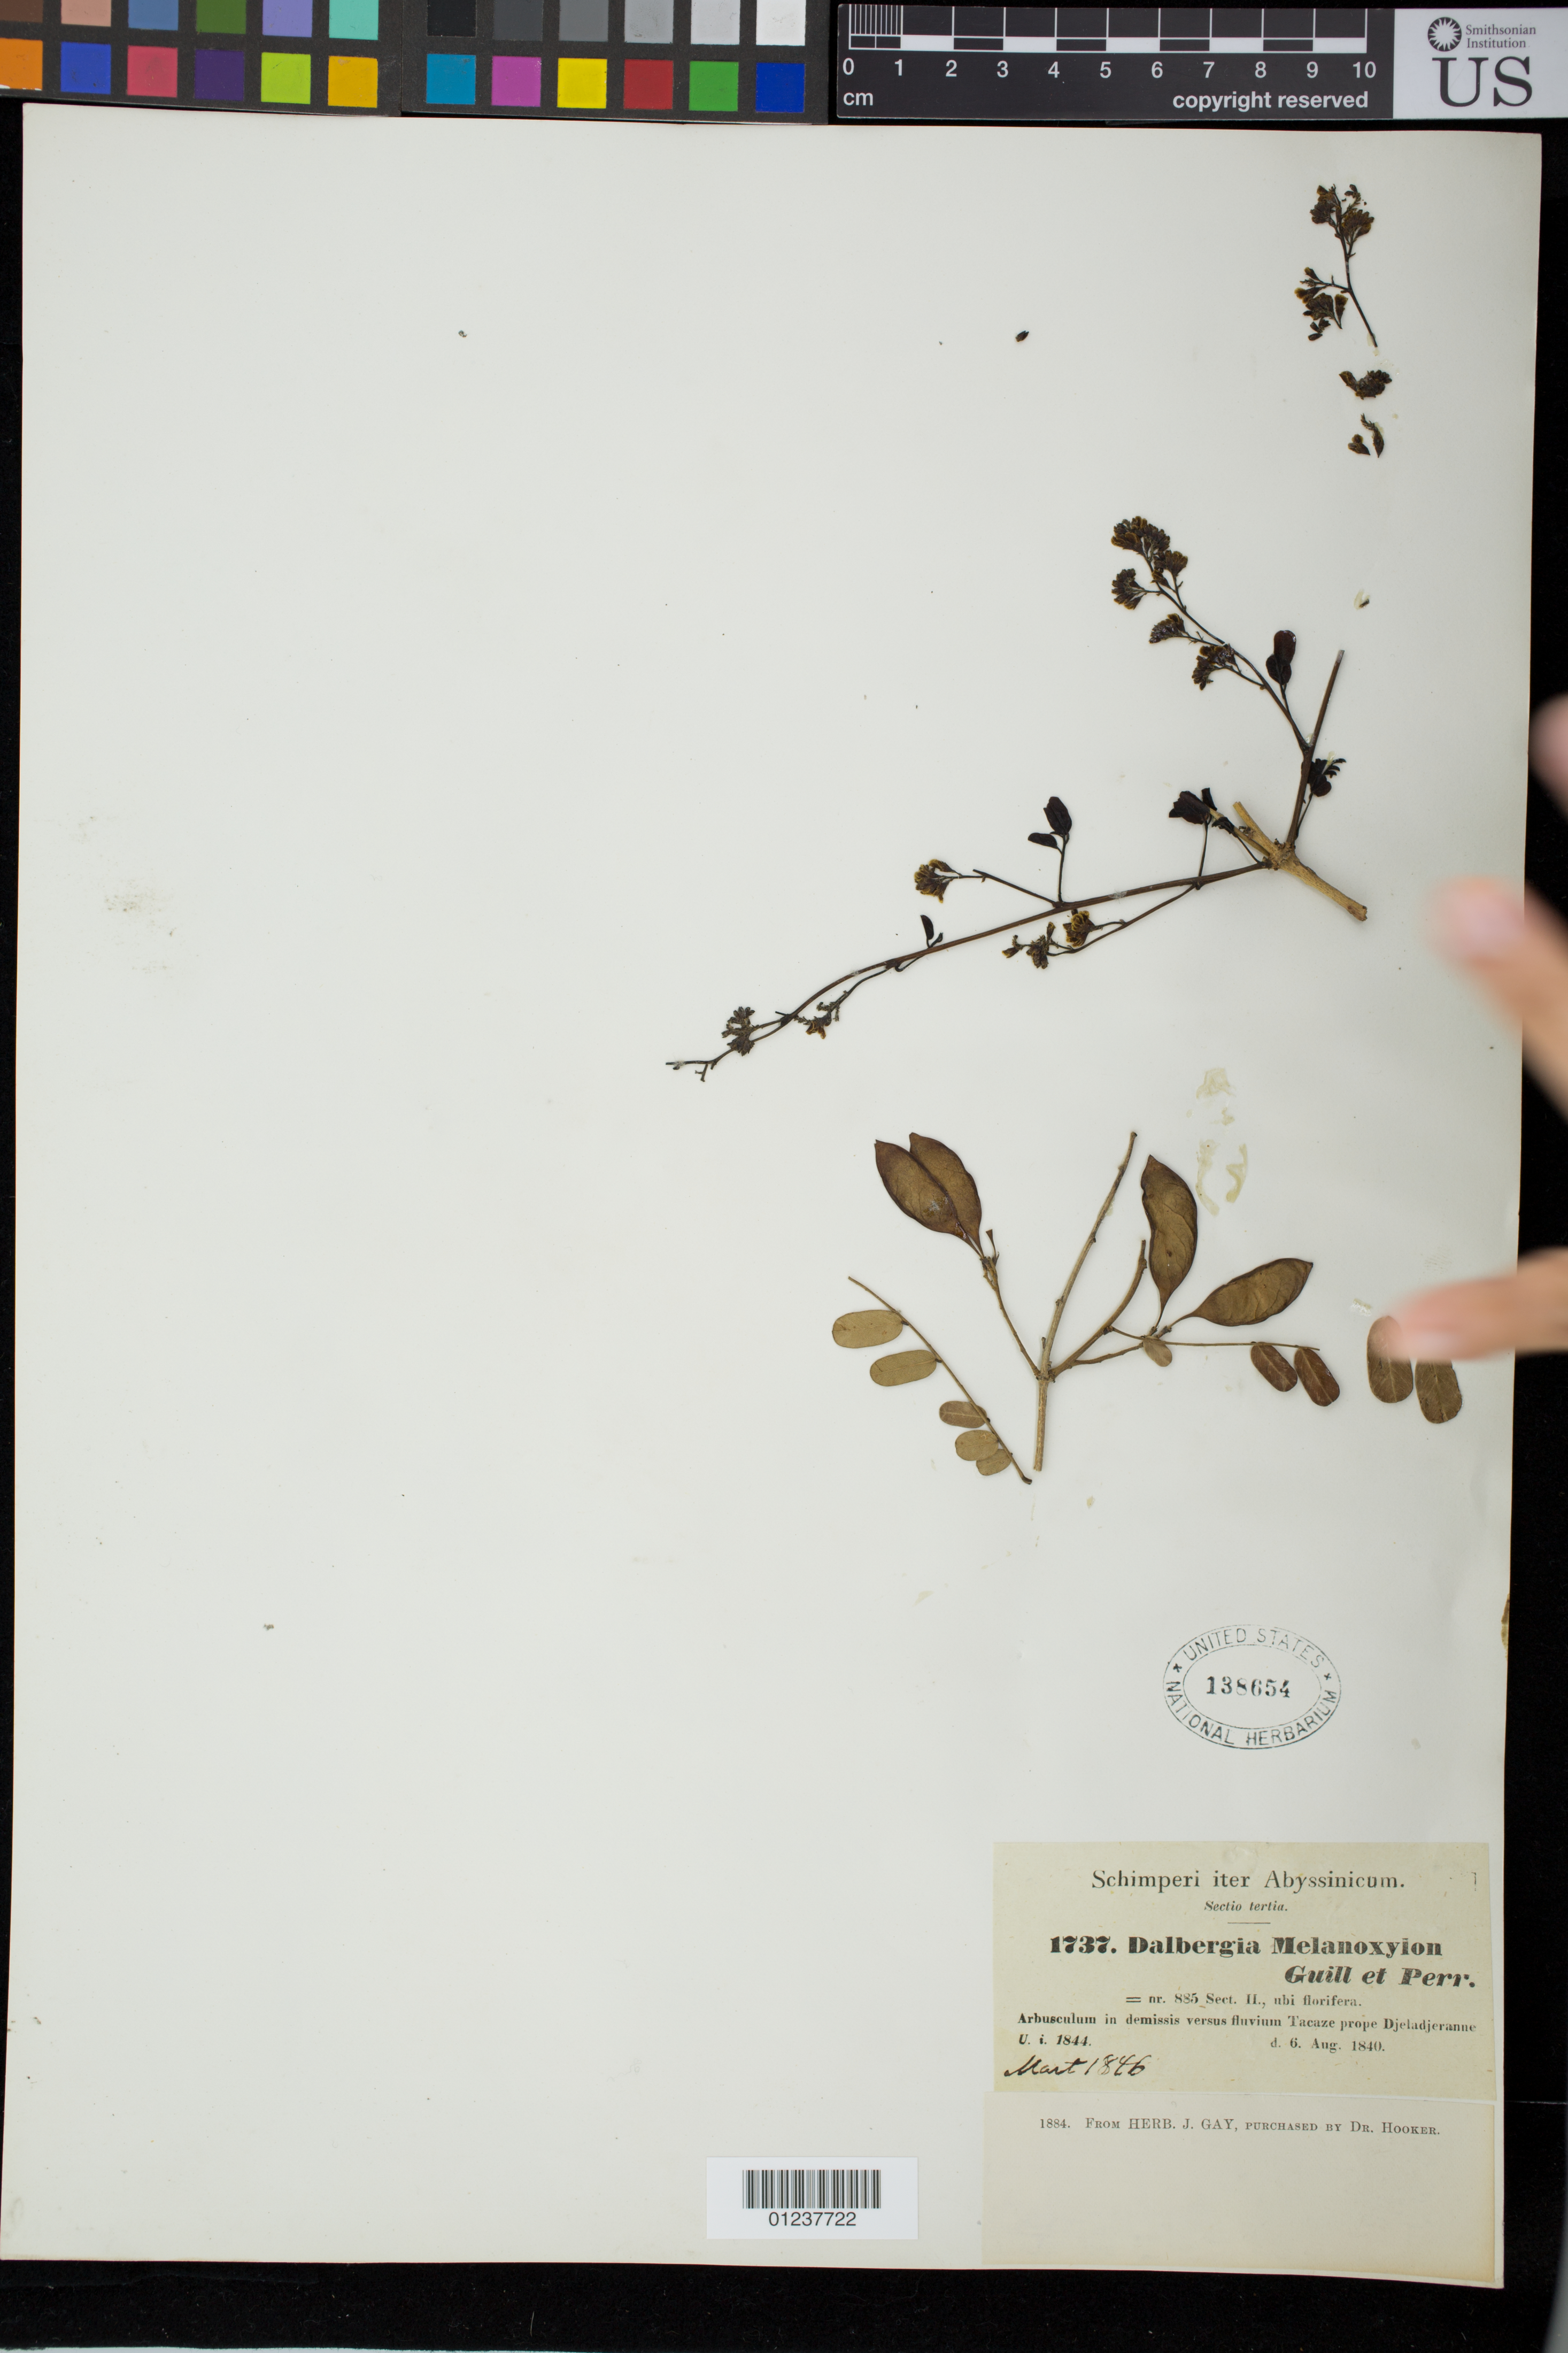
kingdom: Plantae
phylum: Tracheophyta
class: Magnoliopsida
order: Fabales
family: Fabaceae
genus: Dalbergia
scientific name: Dalbergia melanoxylon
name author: Guill. & Perr.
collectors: J. Gay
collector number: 1737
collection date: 1840-08-06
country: Ethiopia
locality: Arbusculum in demissis versus fluvium Tacaze prope Djeladjeranne.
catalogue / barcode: US 138654